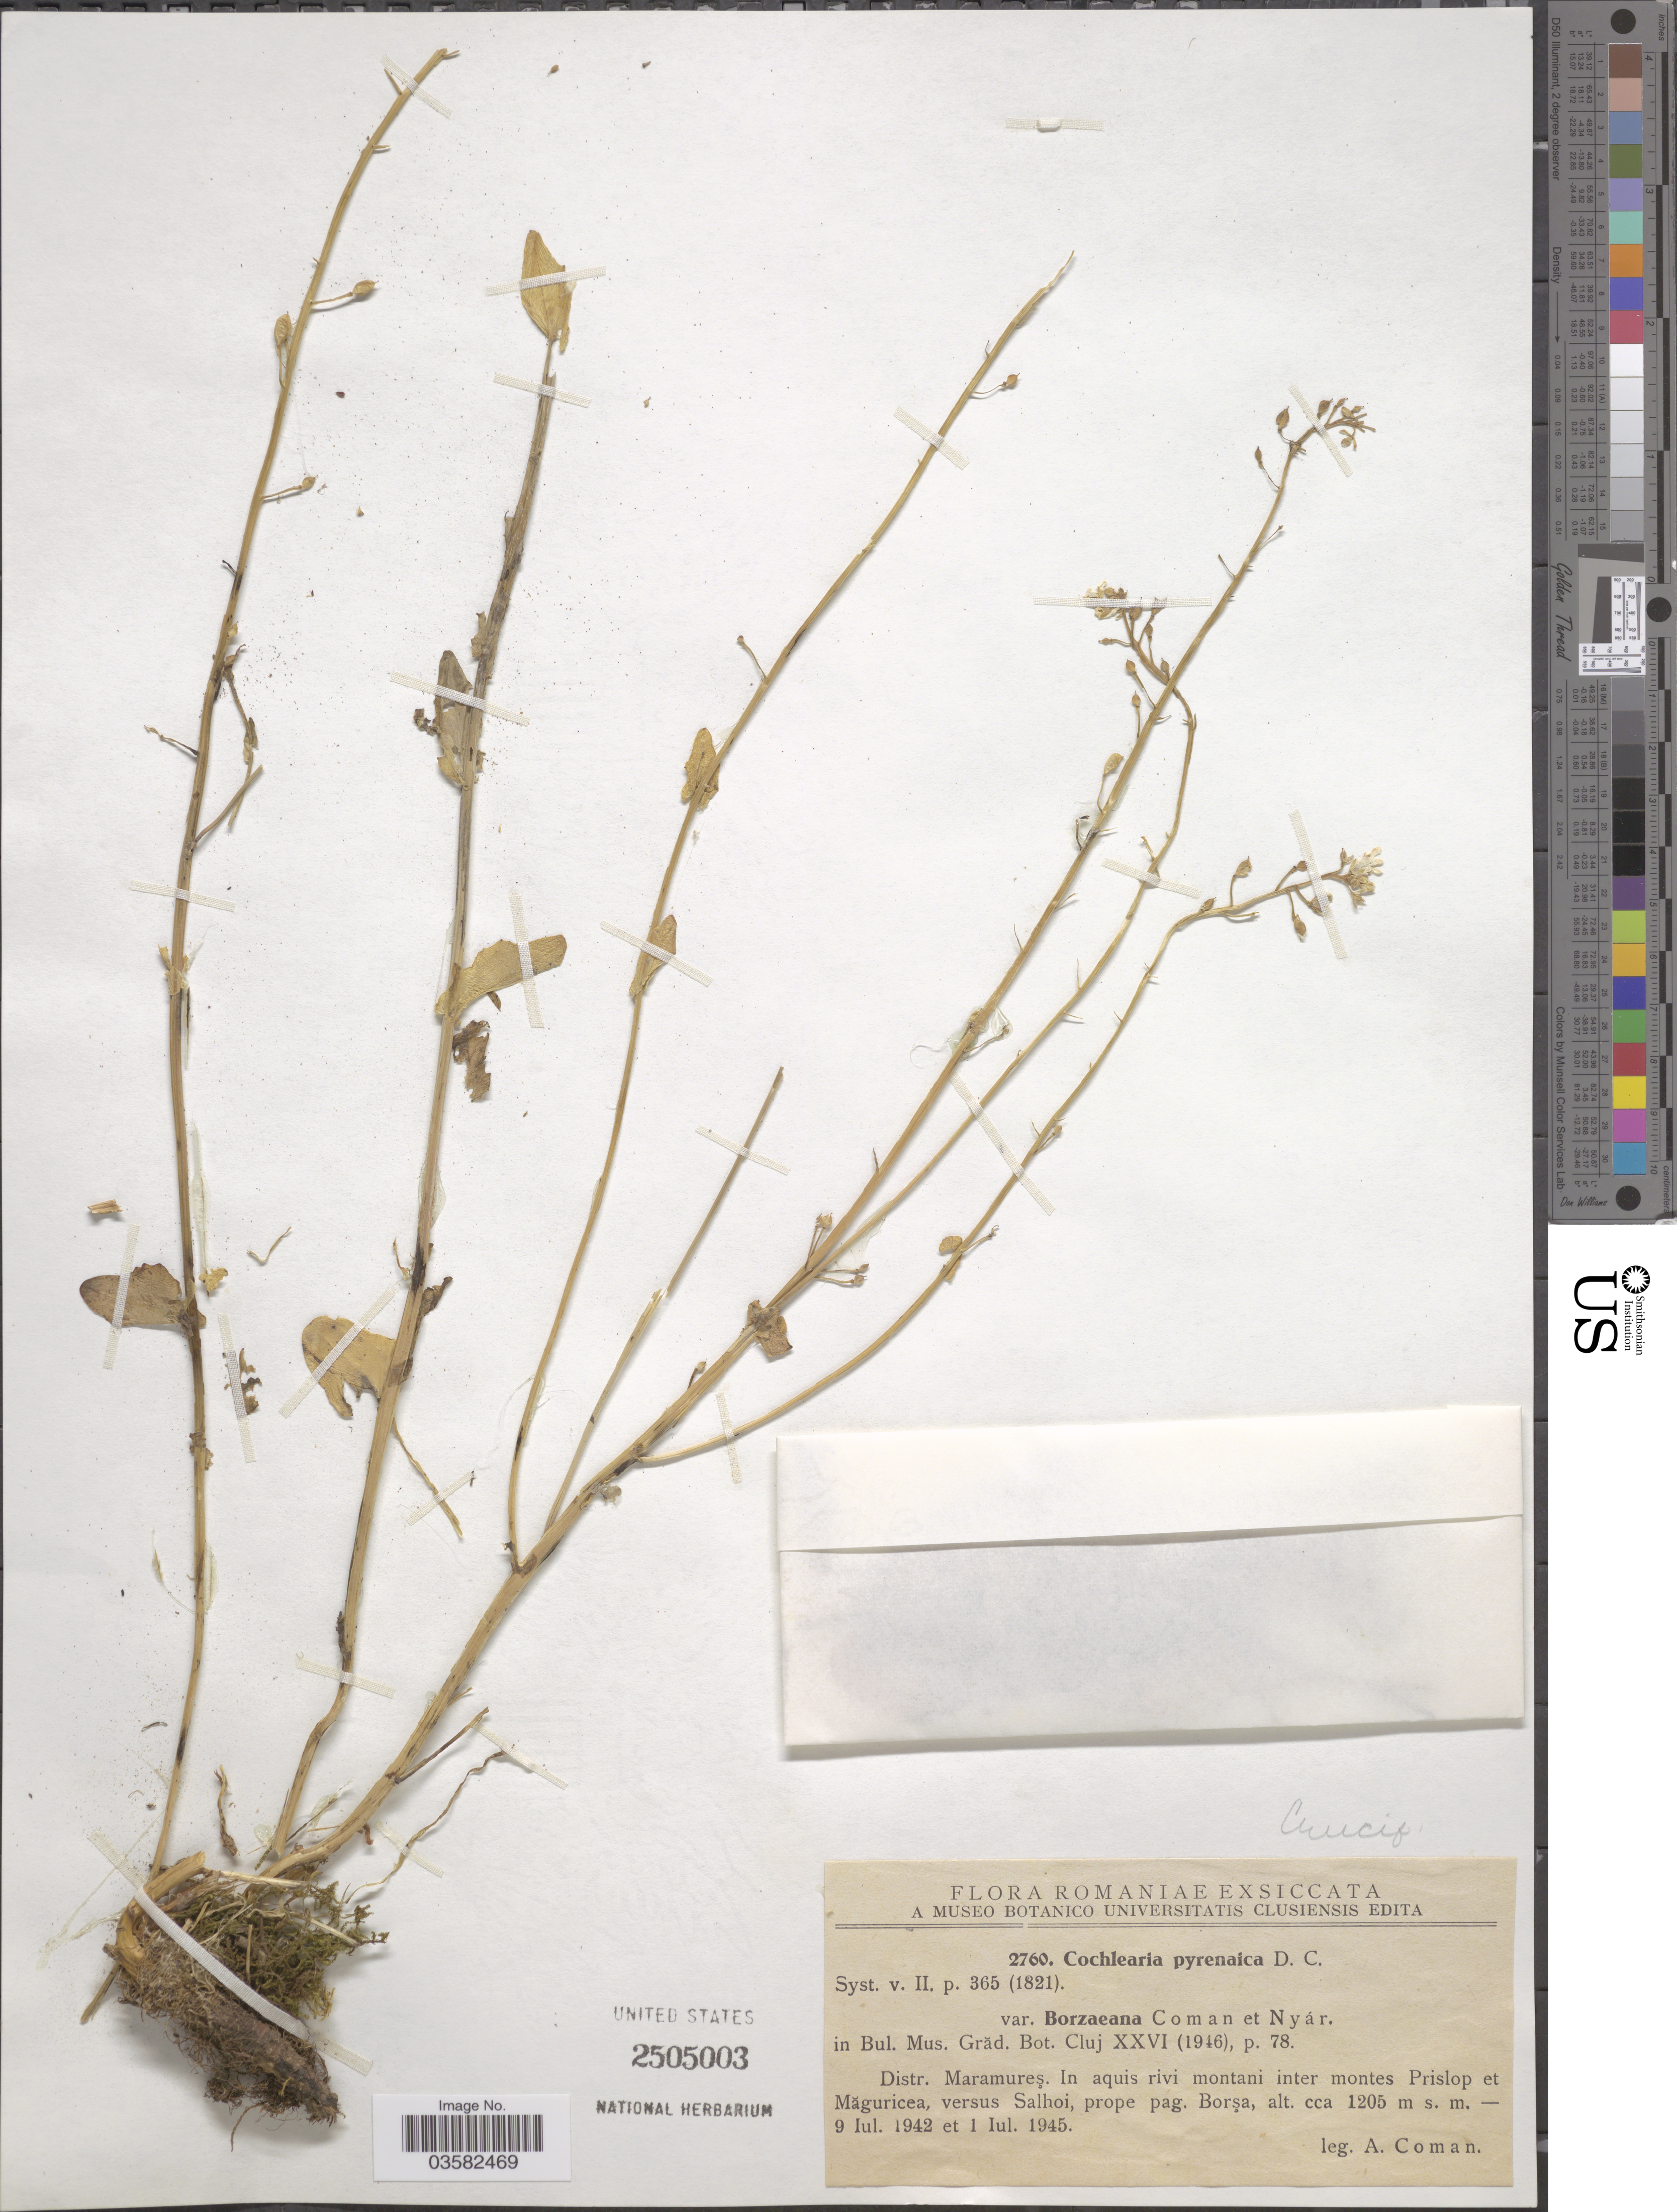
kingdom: Plantae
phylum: Tracheophyta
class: Magnoliopsida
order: Brassicales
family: Brassicaceae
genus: Cochlearia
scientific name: Cochlearia pyrenaica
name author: DC.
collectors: A. Coman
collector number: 2760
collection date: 1942-07-09/1945-07-01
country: Romania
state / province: Maramures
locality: Distr. Maramureş. In aquis rivi montani inter montes Prislop et Măguricea, versus Salhoi, prope pag. Borşa.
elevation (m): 1205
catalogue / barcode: US 2505003